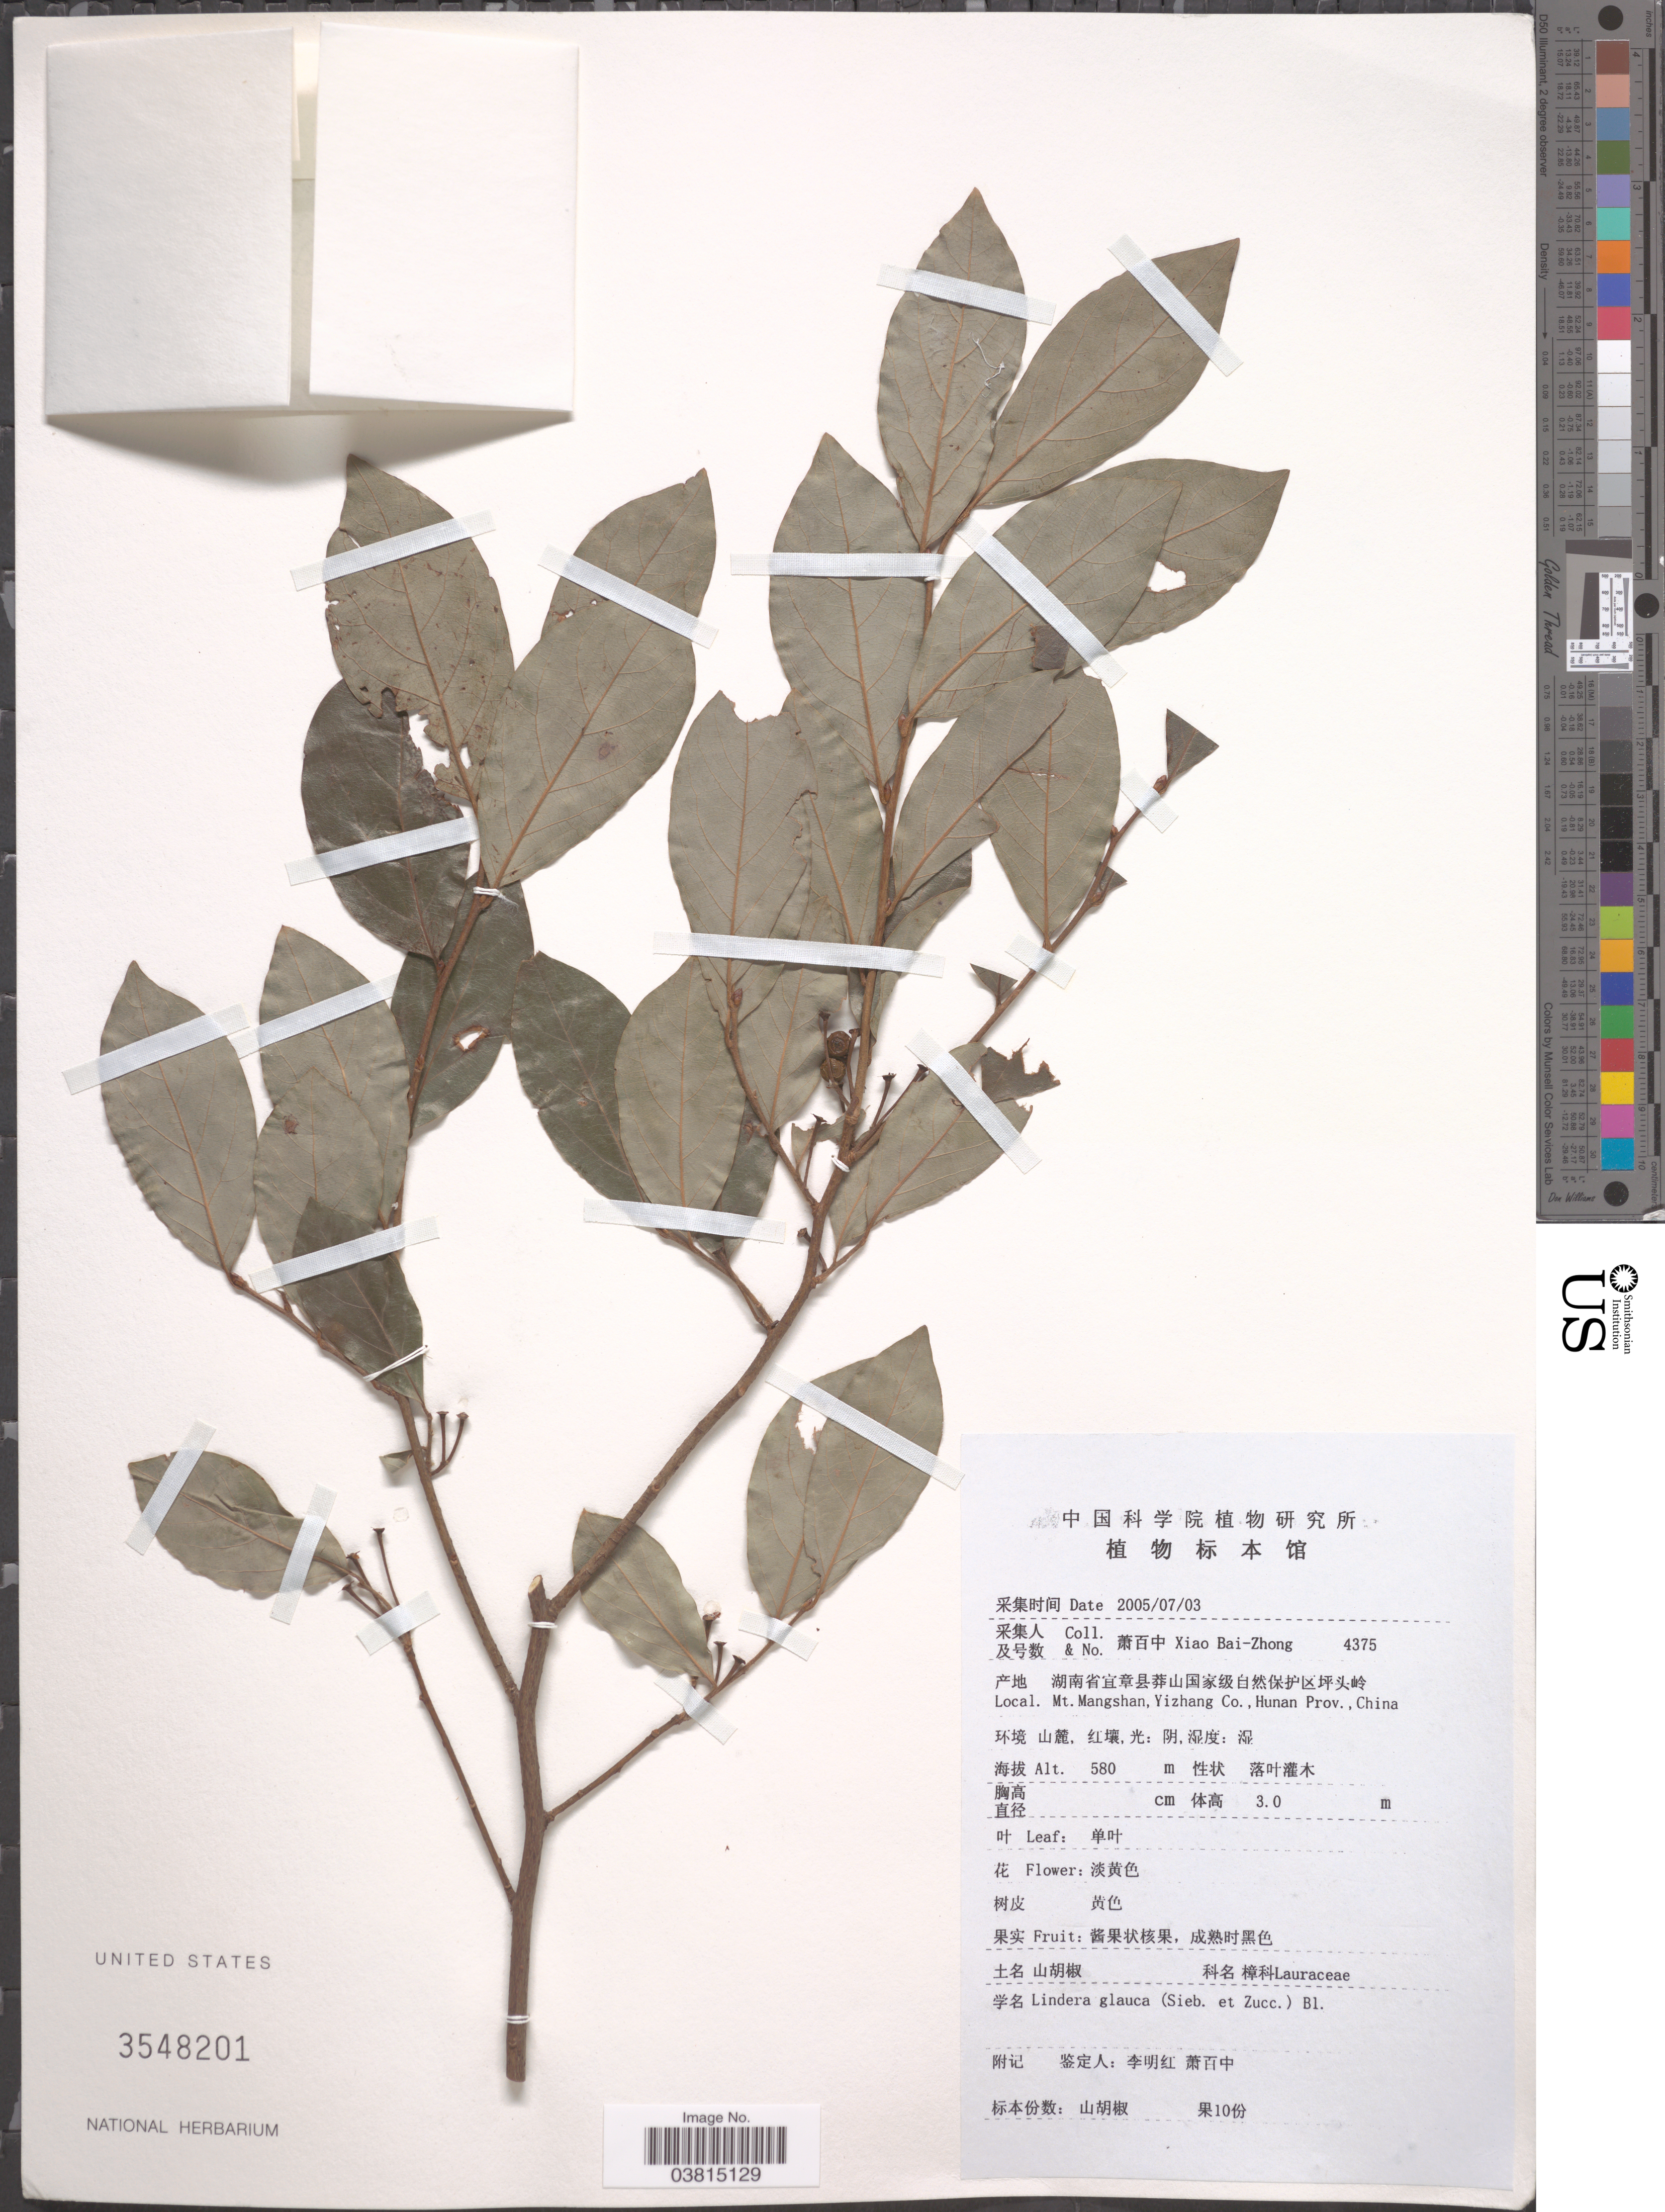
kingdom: Plantae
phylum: Tracheophyta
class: Magnoliopsida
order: Laurales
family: Lauraceae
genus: Lindera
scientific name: Lindera glauca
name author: (Siebold & Zucc.) Blume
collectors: B. Z. Xiao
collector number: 4375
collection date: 2005-07-03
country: China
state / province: Hunan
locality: Mt. Mangshan, Yizhang Co., Hunan Prov.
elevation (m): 580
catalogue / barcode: US 3548201